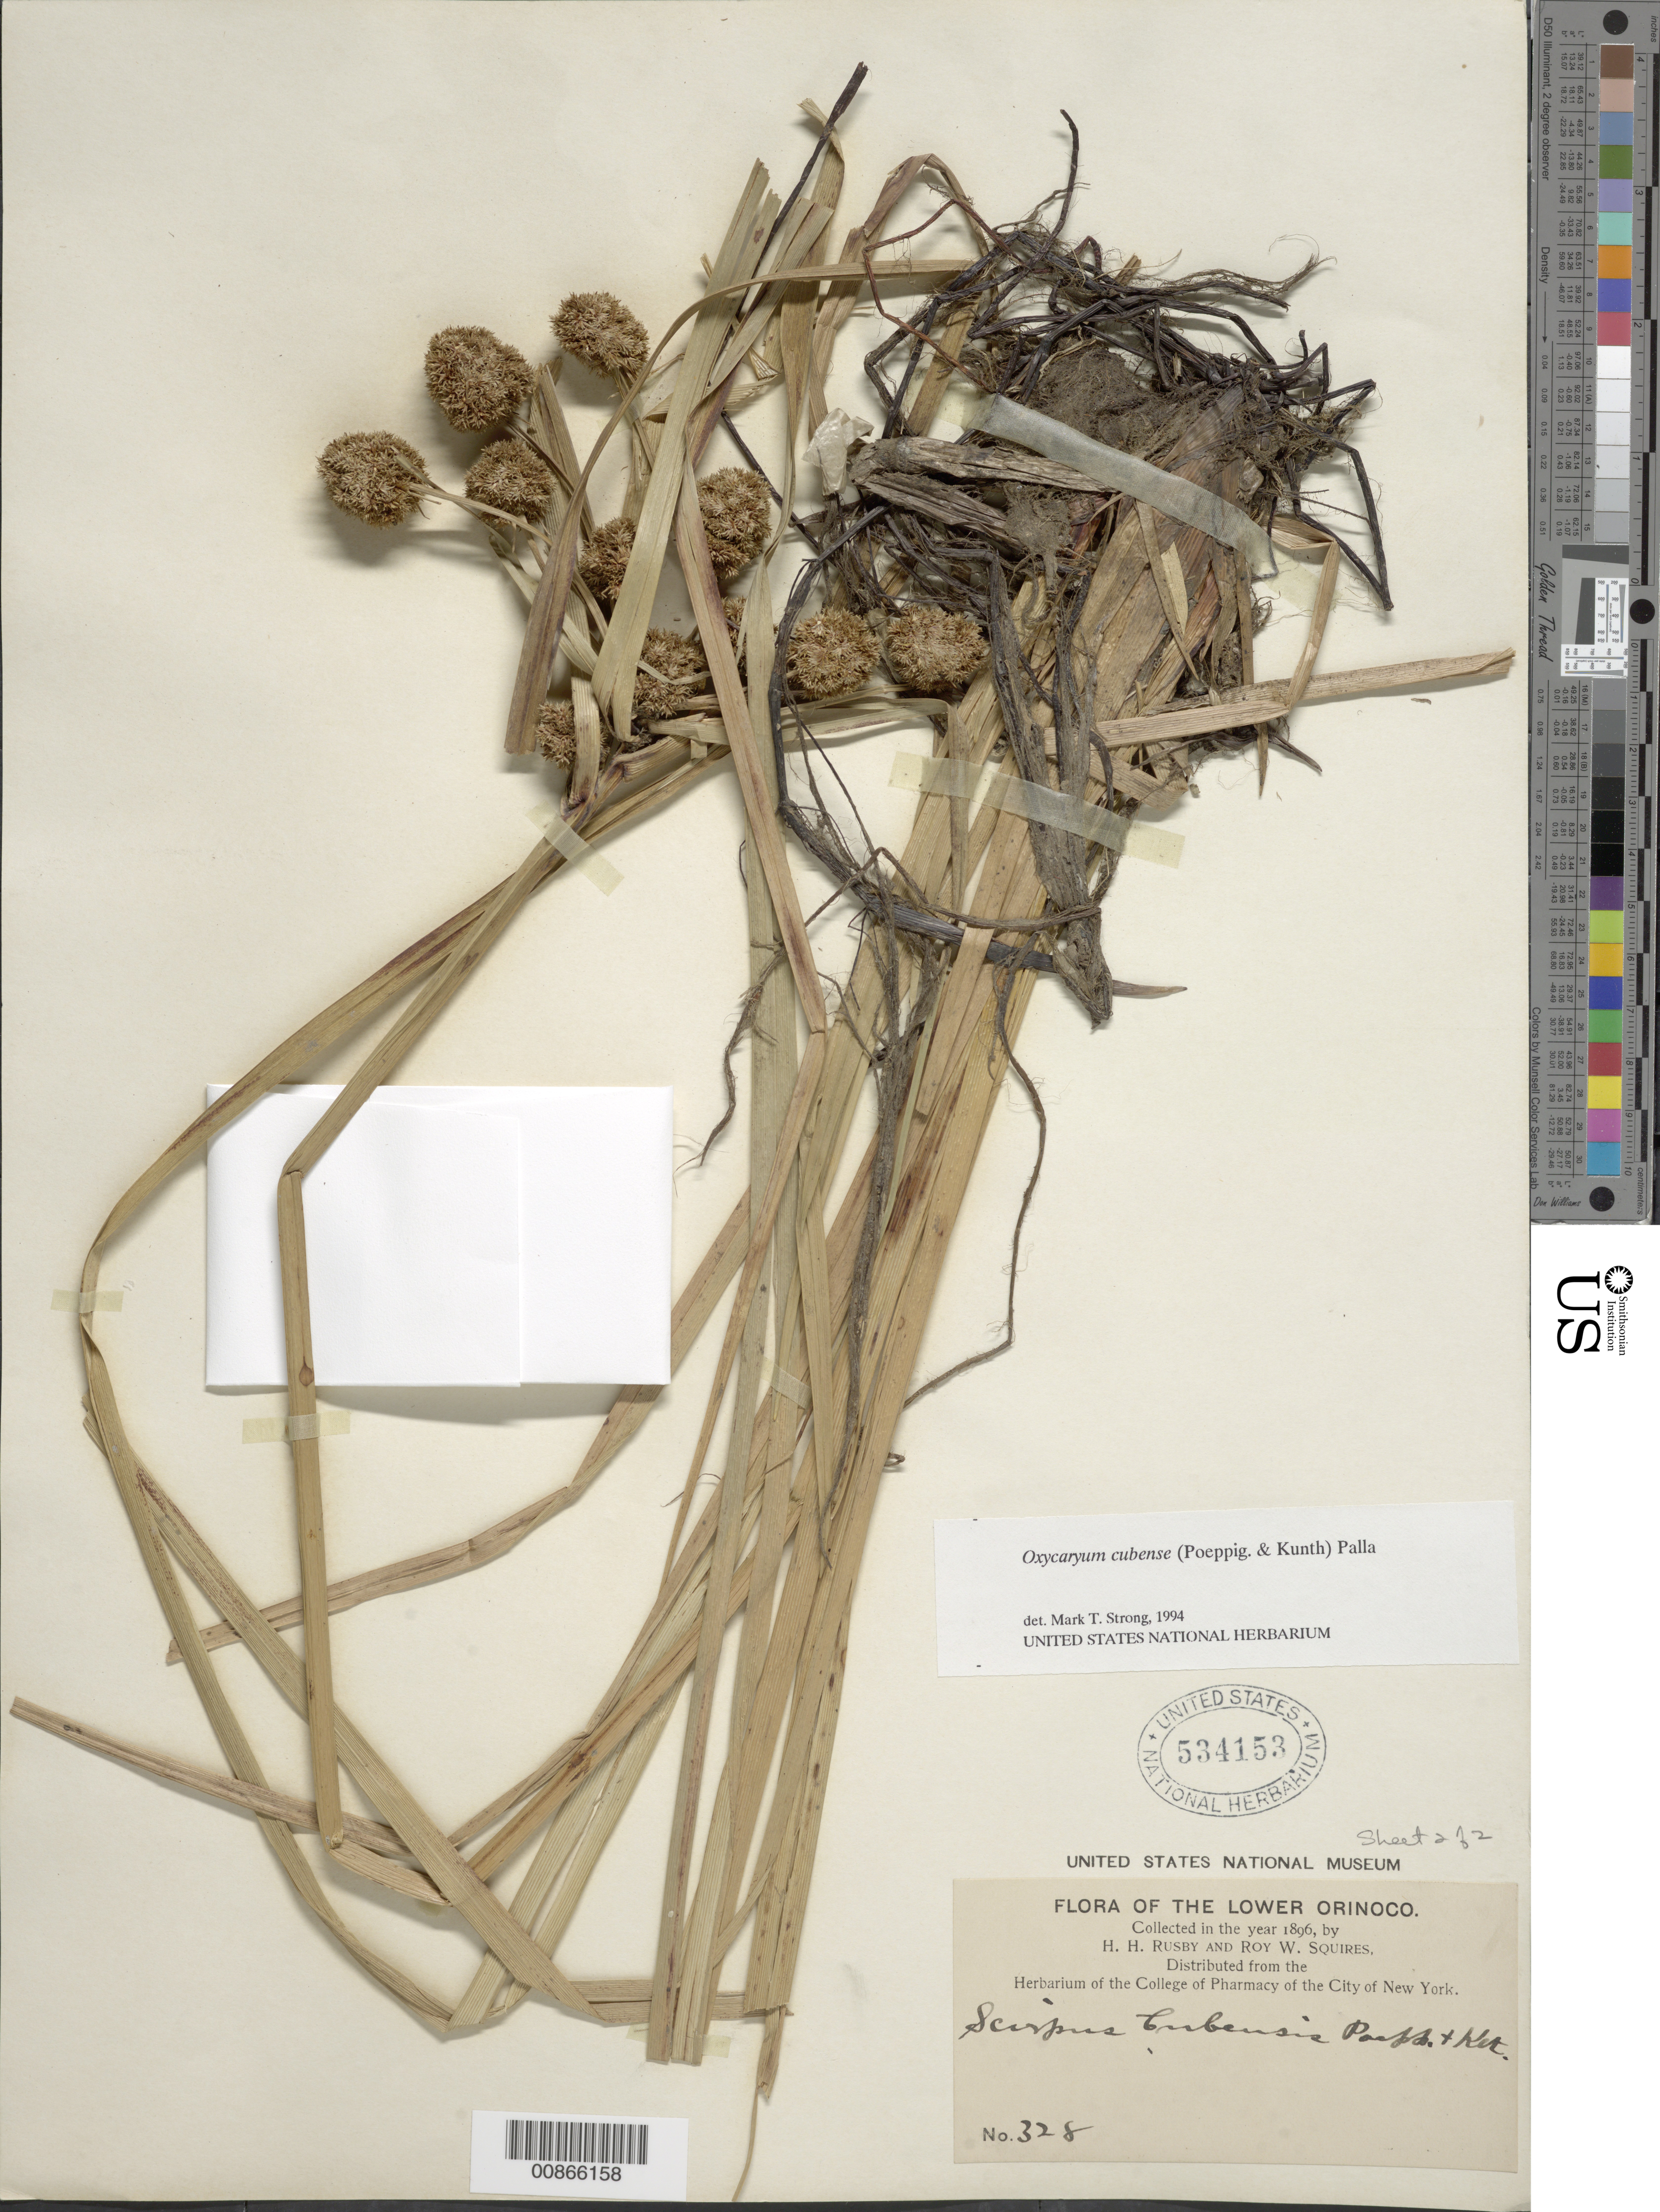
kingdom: Plantae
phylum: Tracheophyta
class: Liliopsida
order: Poales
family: Cyperaceae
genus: Cyperus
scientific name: Cyperus blepharoleptos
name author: Steud.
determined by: Strong, M. T., (US), Smithsonian Institution - National Museum of Natural History (UNITED STATES)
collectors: H. H. Rusby & R. Squires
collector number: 328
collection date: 1896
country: Venezuela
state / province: Amazonas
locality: Lower Orinoco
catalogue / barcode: US 534153